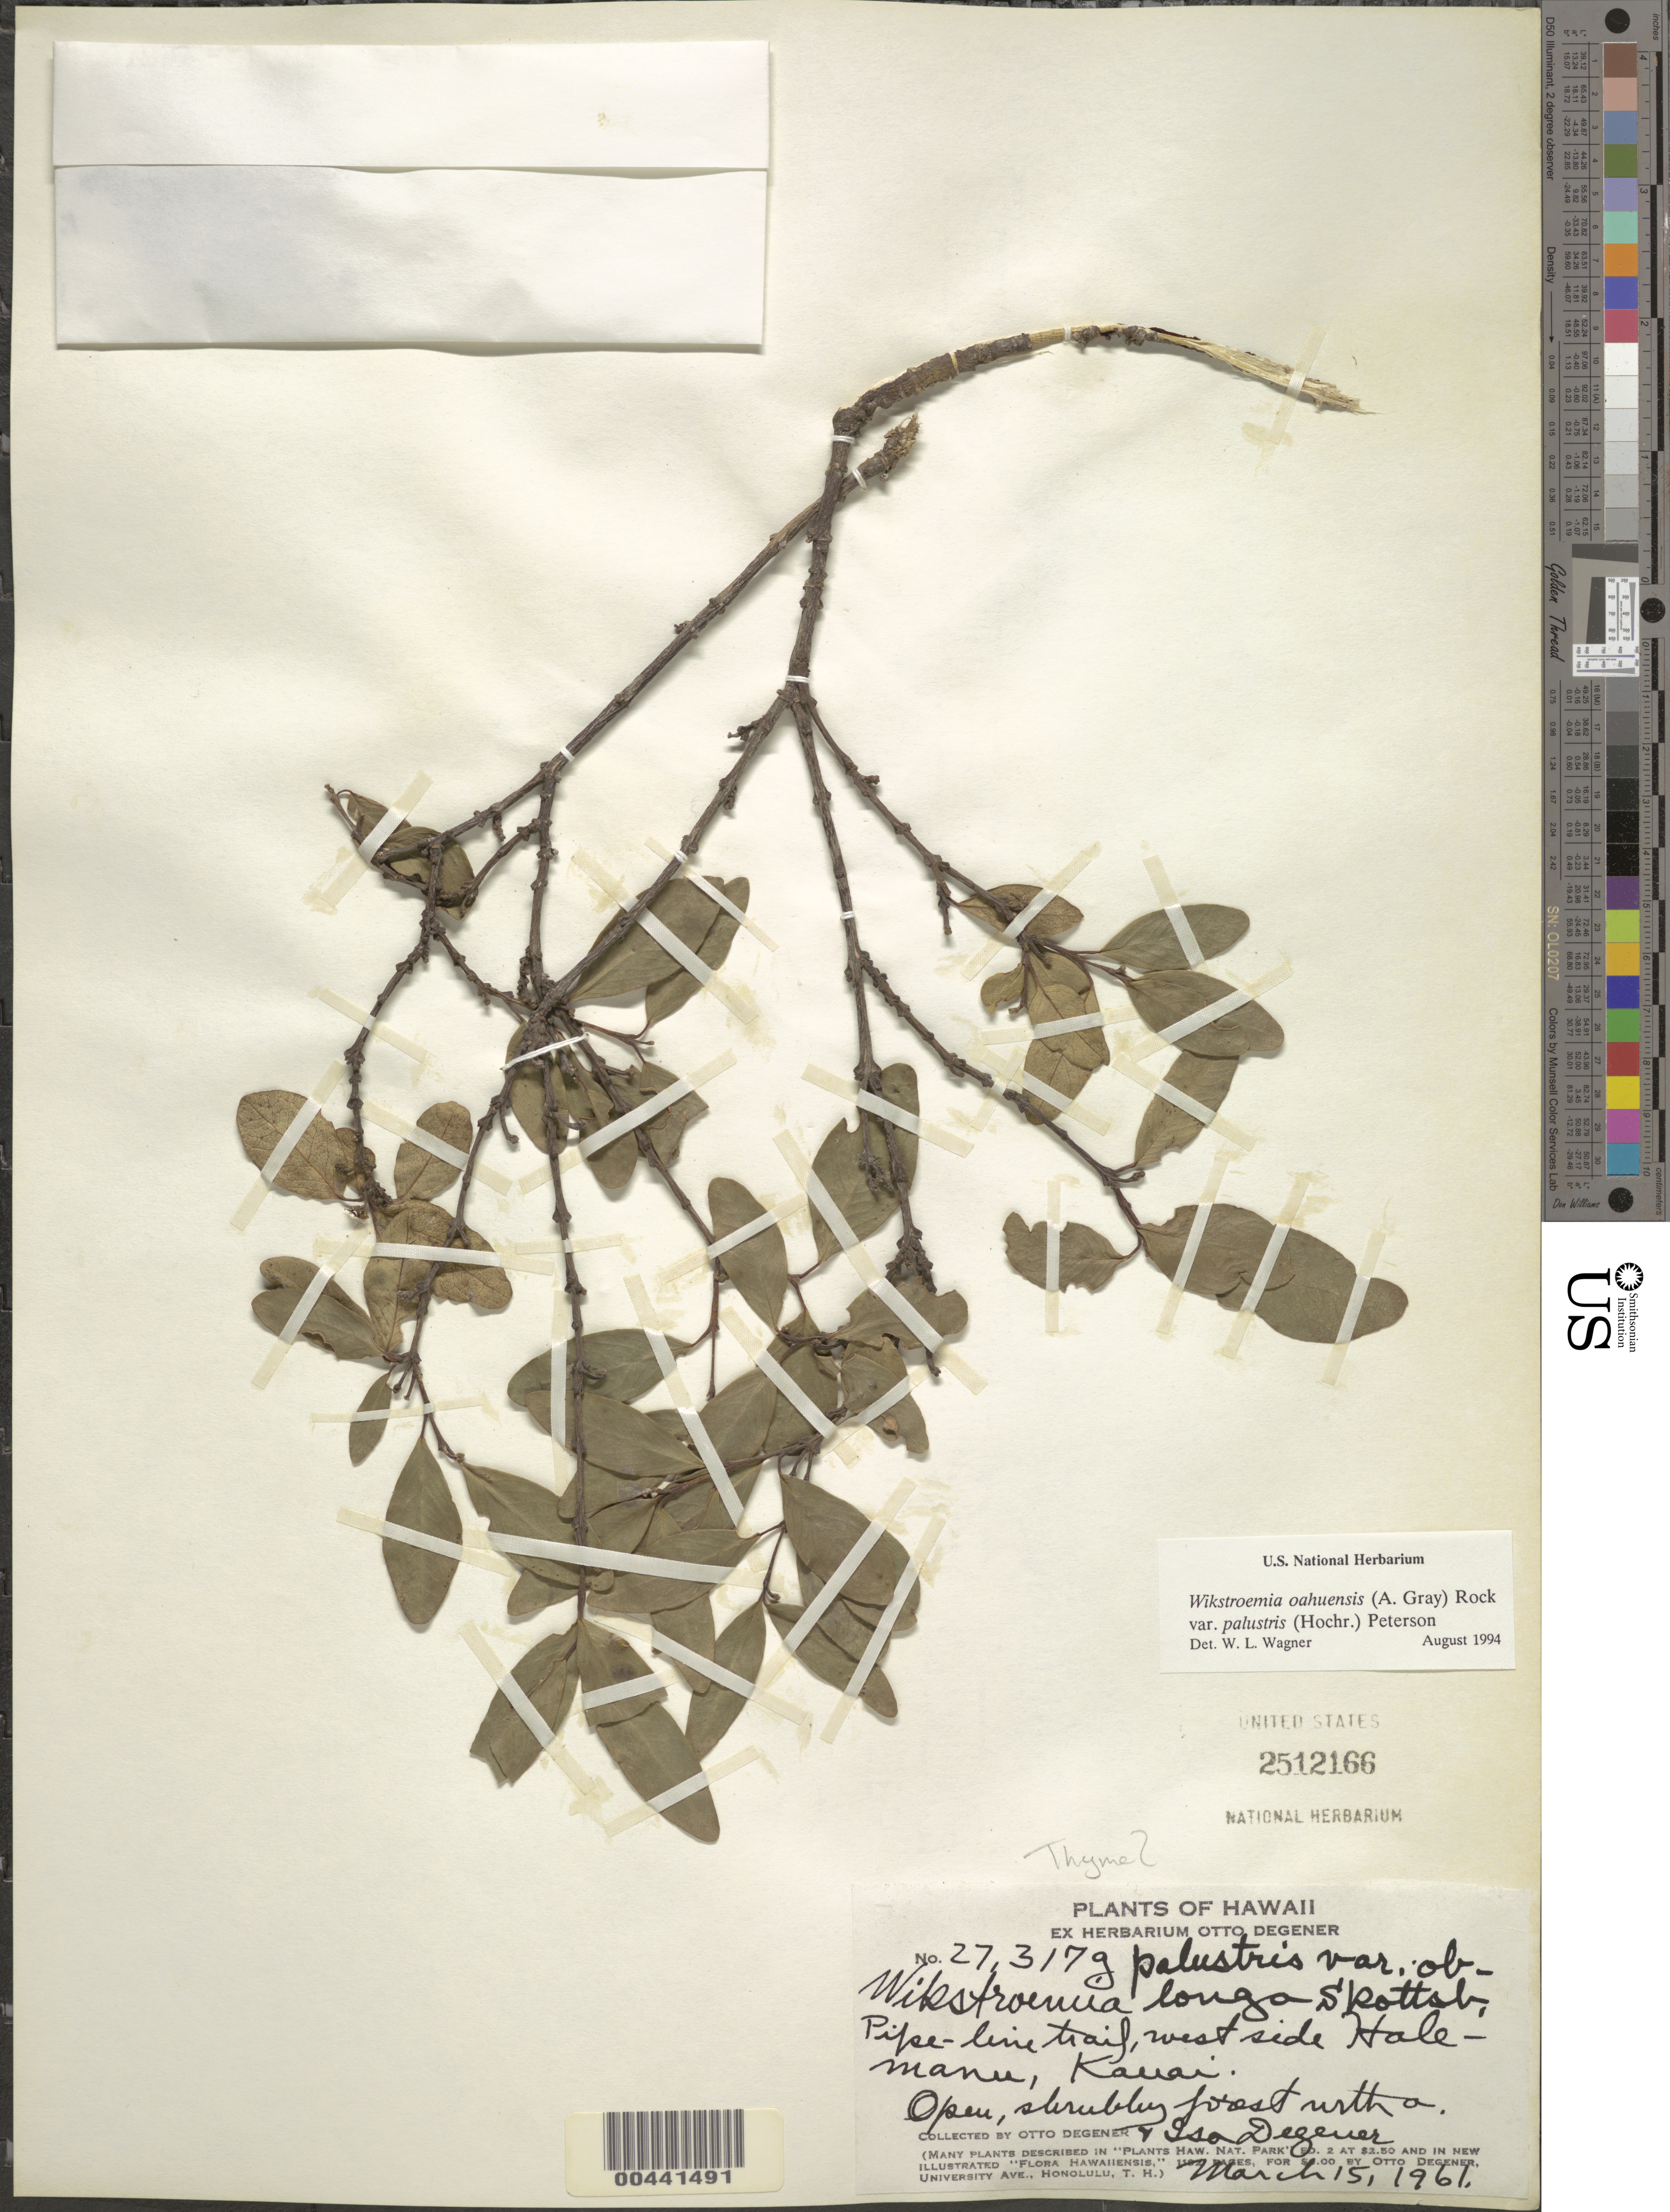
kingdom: Plantae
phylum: Tracheophyta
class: Magnoliopsida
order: Malvales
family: Thymelaeaceae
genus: Wikstroemia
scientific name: Wikstroemia oahuensis var. palustris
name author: (Hochr.) B. Peterson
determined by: Wagner, W. L., (BOT), Smithsonian Institution - National Museum of Natural History (UNITED STATES)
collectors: O. Degener & I. Degener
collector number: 27317g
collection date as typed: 15 Mar 1961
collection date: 1961-03-15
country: United States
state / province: Hawaii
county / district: Kauai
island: Kaua'i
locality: Pipe-line Trail, W side of Halemanu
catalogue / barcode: US 2512166